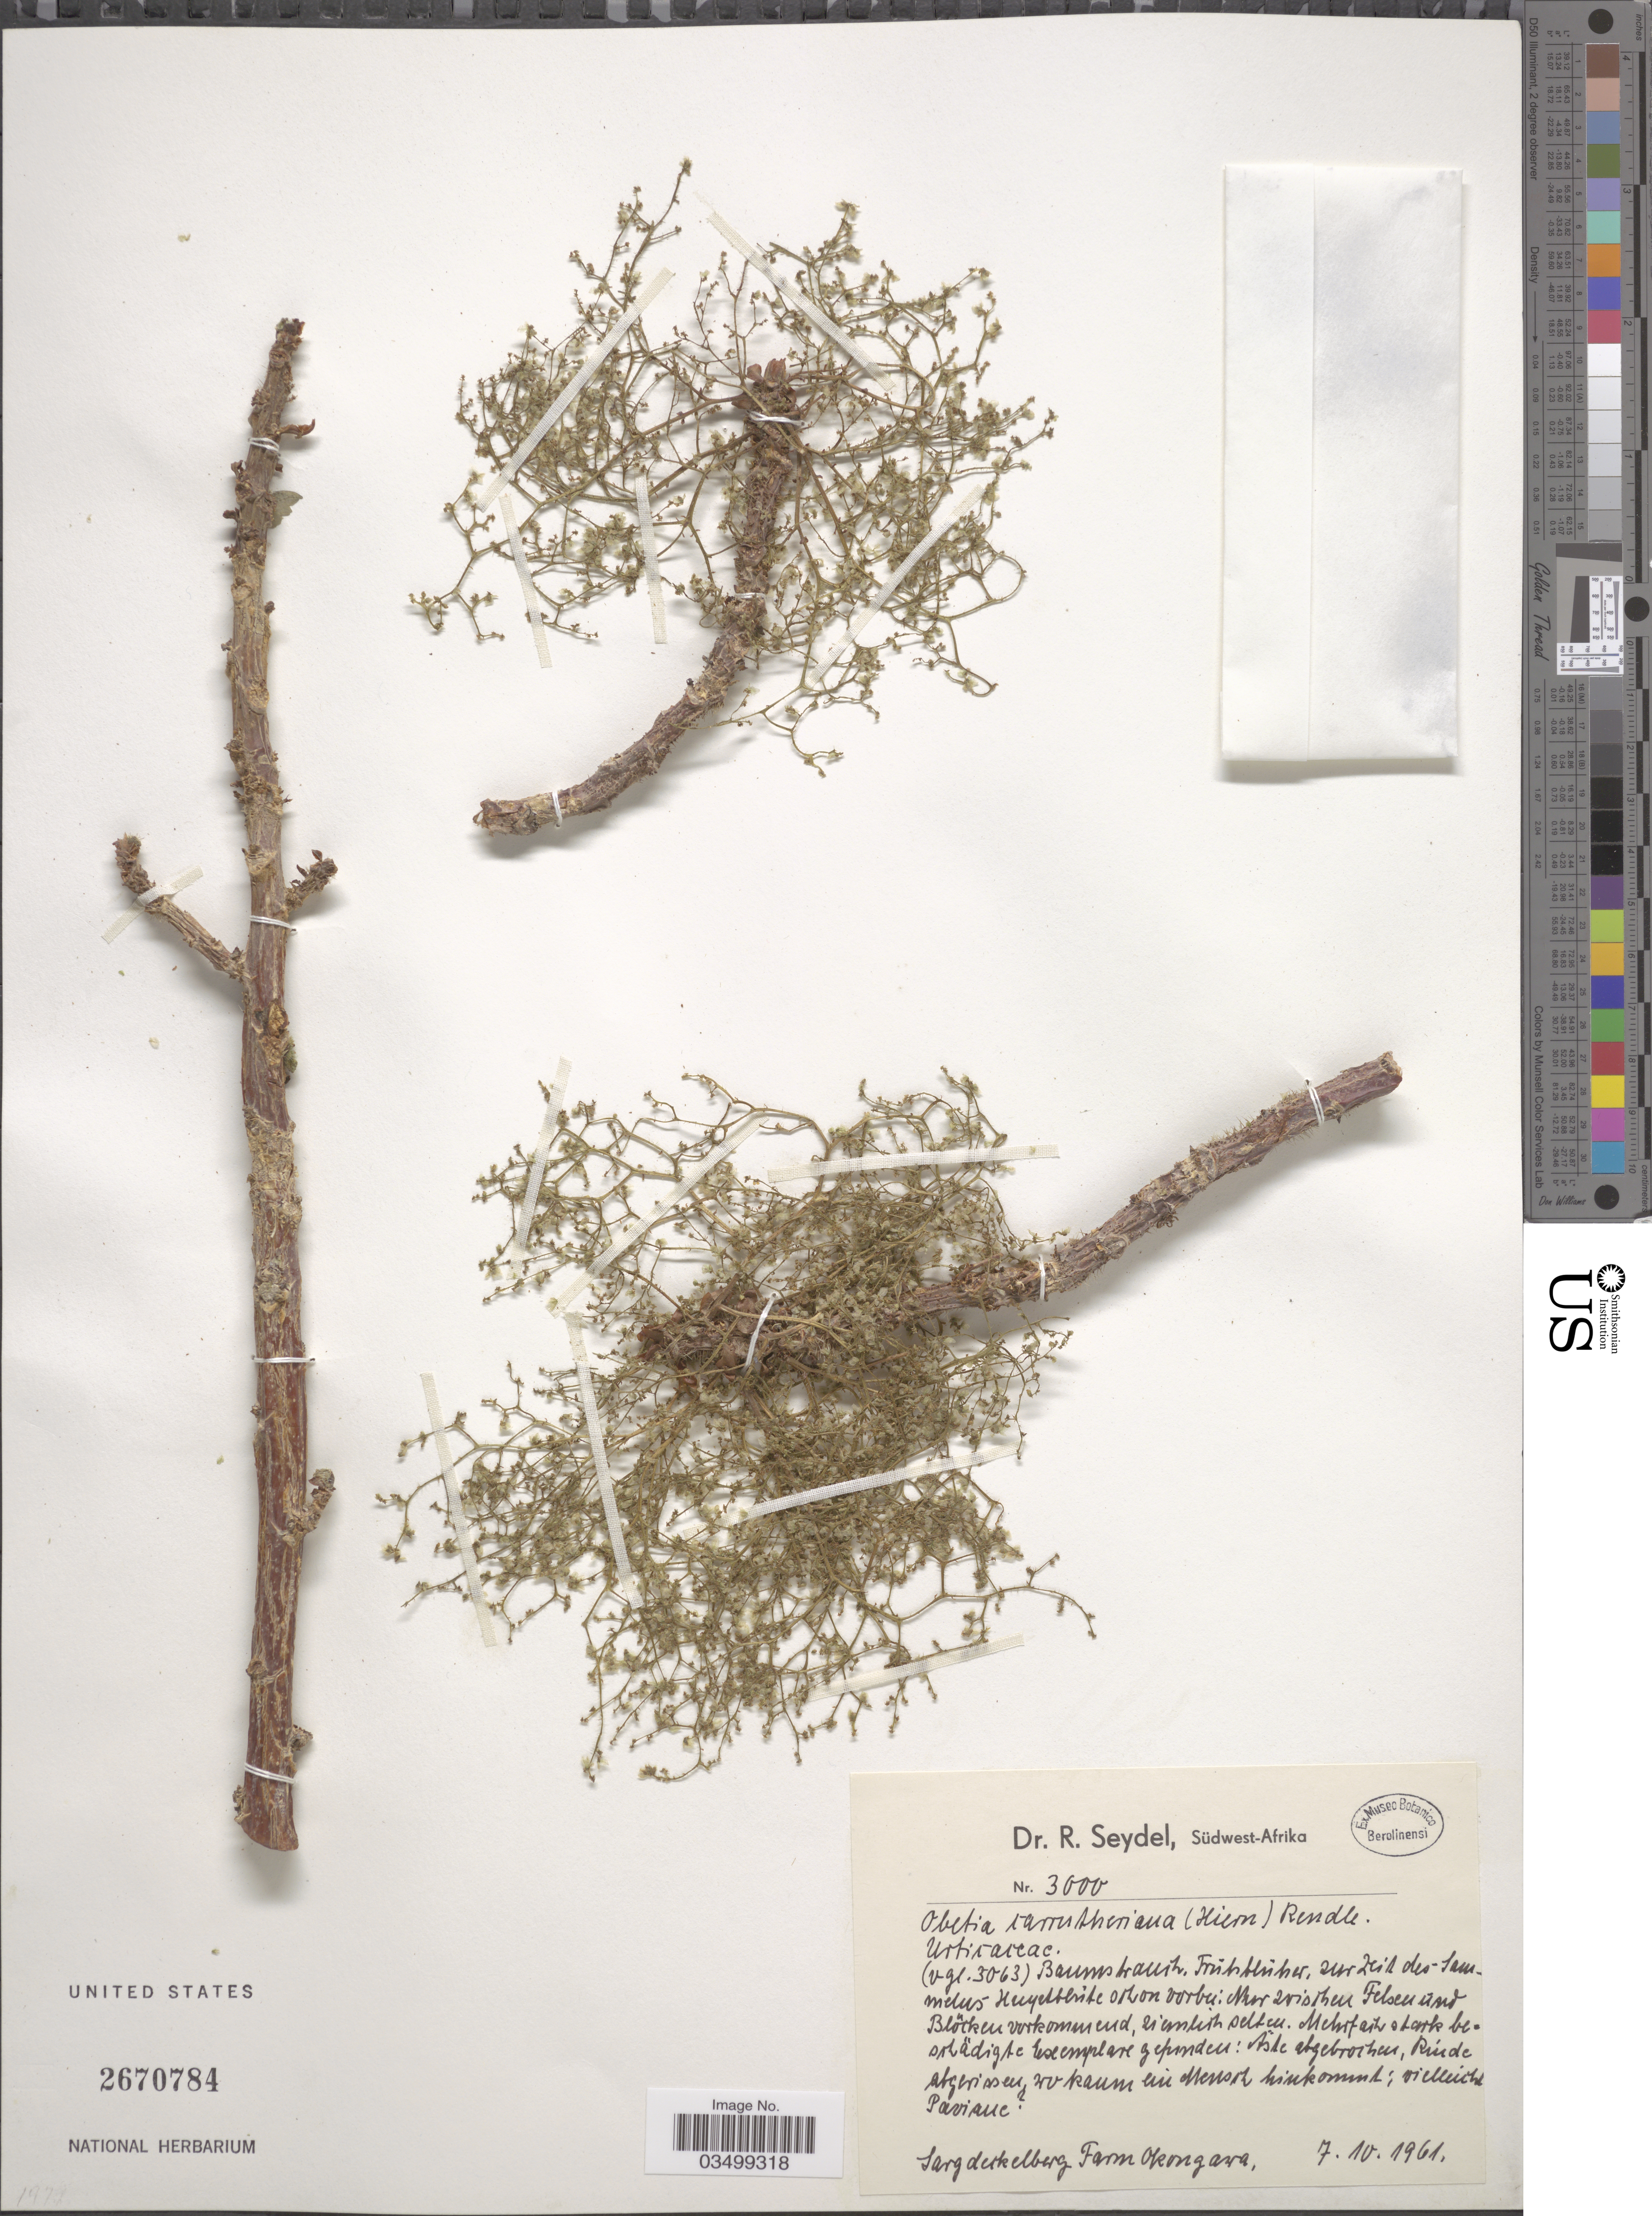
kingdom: Plantae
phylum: Tracheophyta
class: Magnoliopsida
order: Rosales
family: Urticaceae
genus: Obetia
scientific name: Obetia carruthersiana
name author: Rendle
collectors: R. Seydel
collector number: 3000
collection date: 1961-10-07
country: Namibia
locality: Südwest-Afrika. Sargdeckelberg, Farm Okongawa.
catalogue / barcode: US 2670784